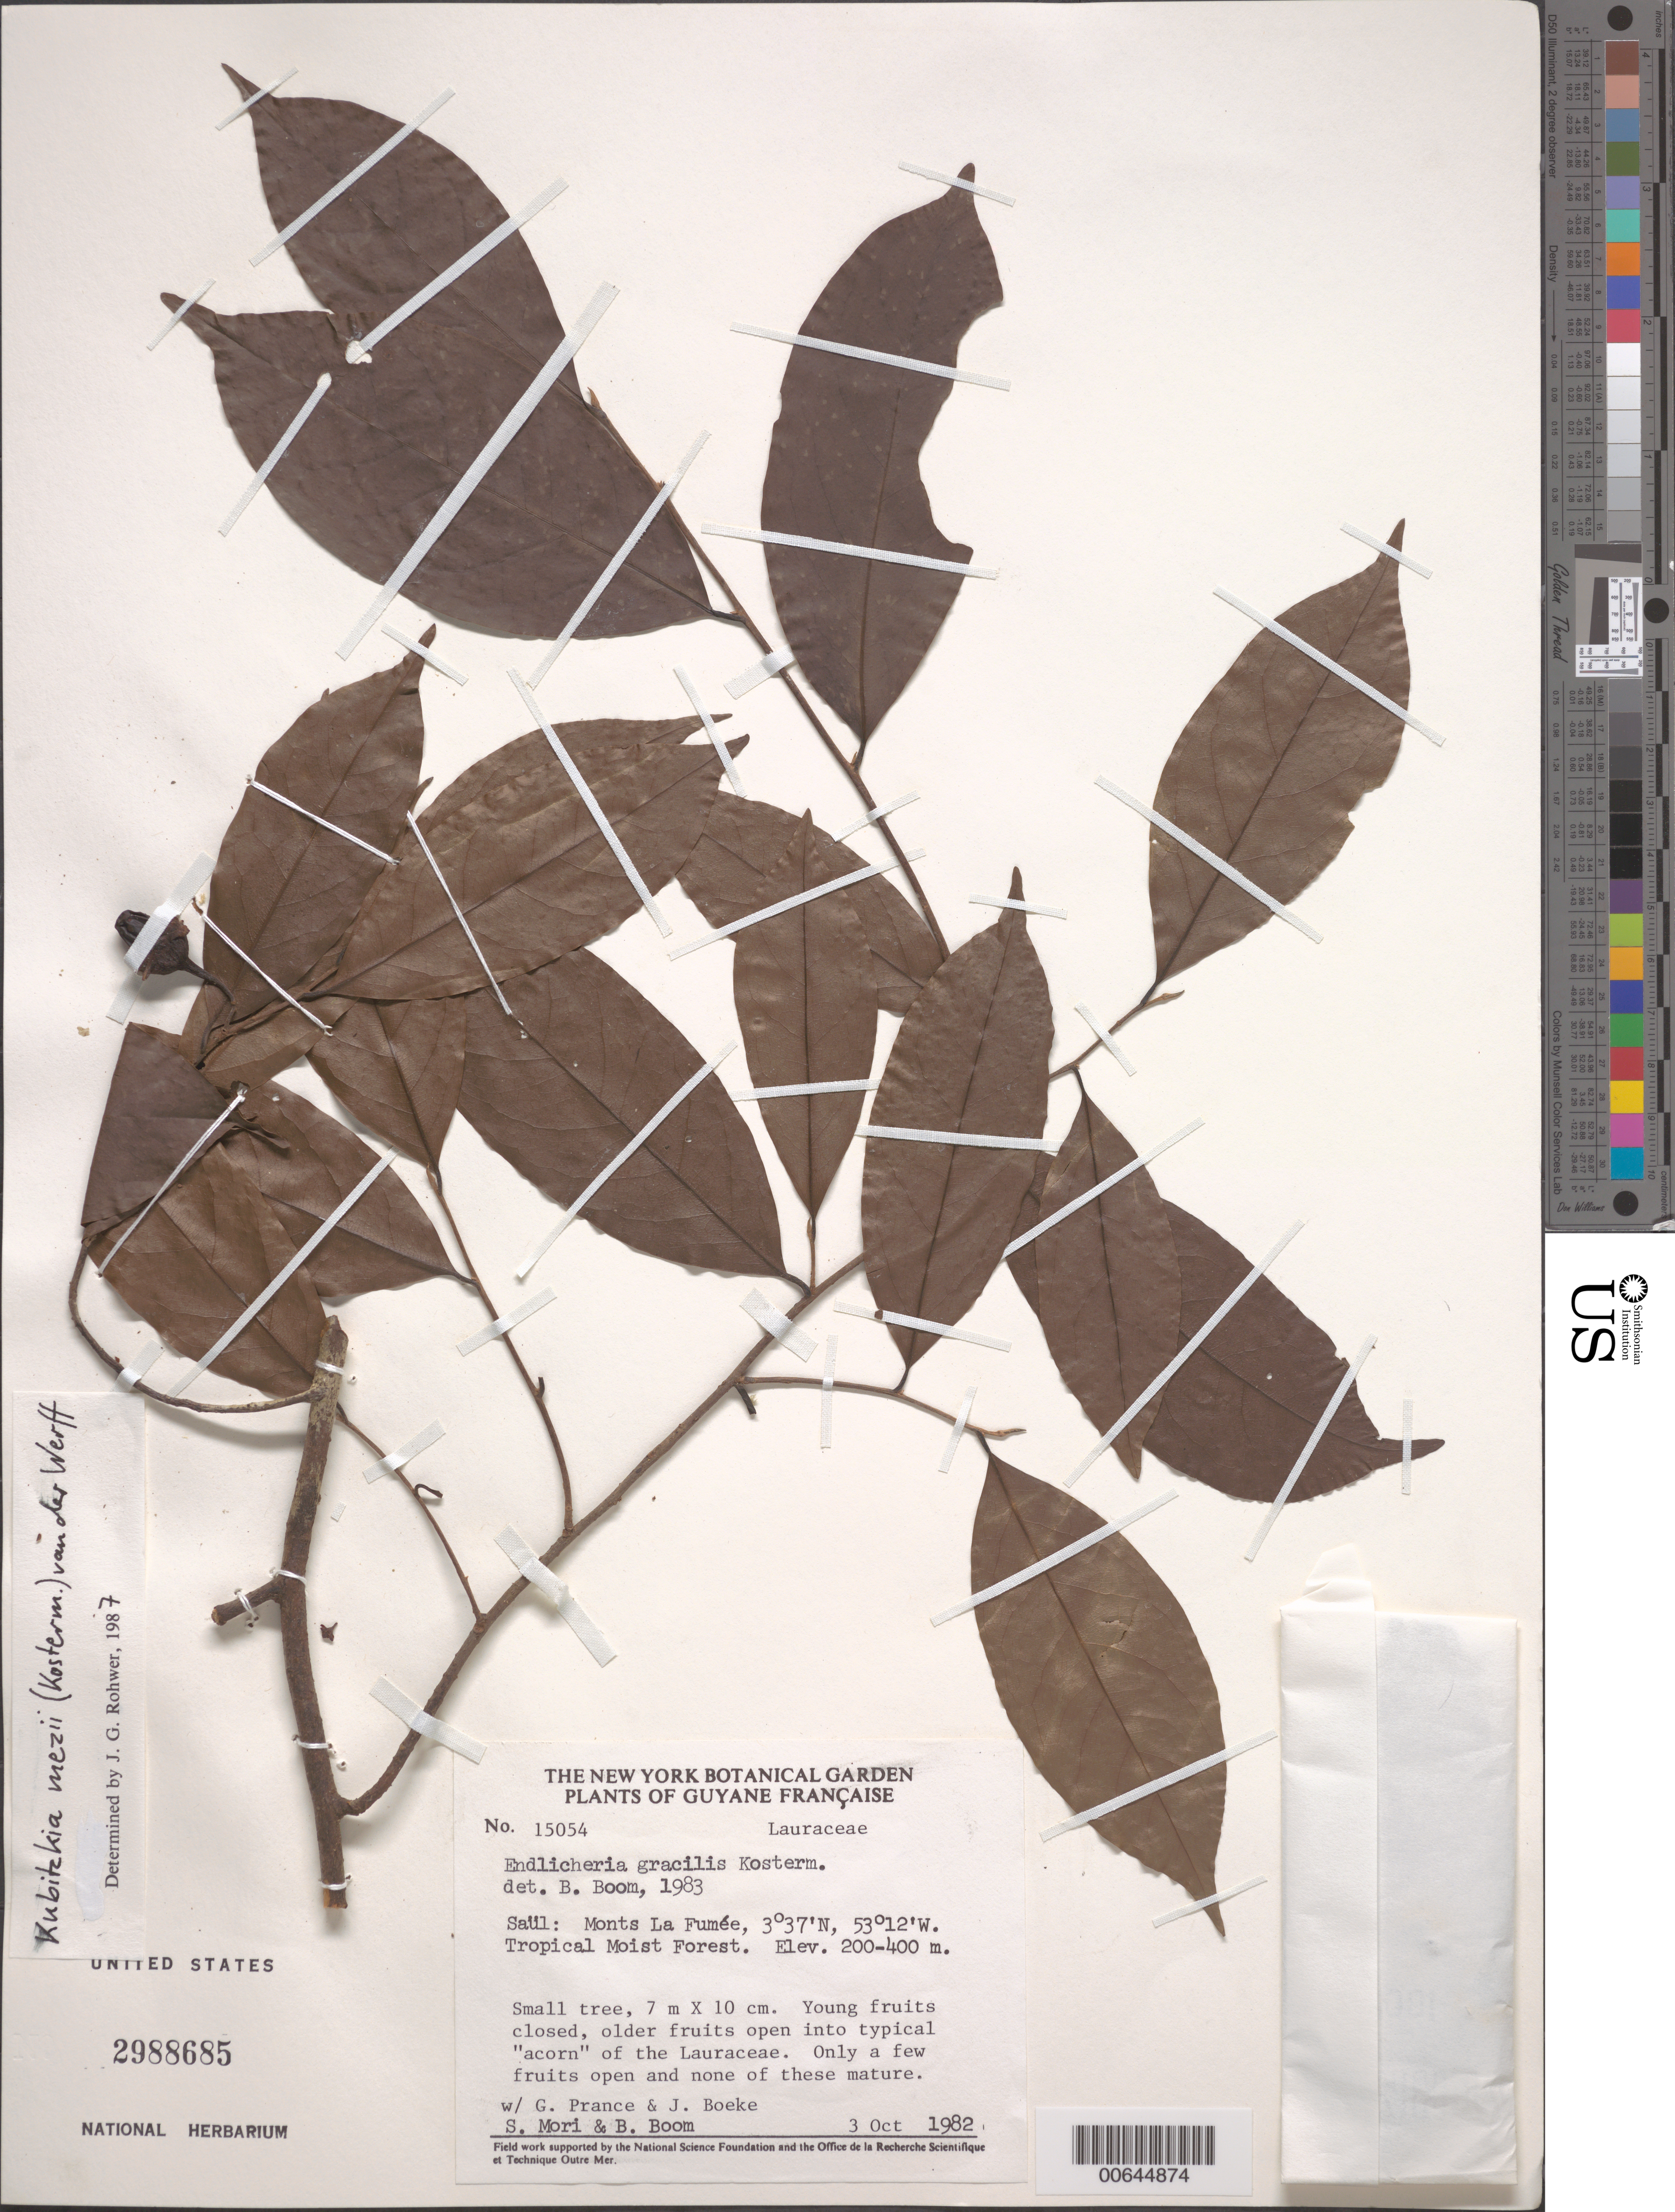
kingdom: Plantae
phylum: Tracheophyta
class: Magnoliopsida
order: Laurales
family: Lauraceae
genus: Kubitzkia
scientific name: Kubitzkia macrantha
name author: (Kosterm.) van der Werff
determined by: Boom, B. M.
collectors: S. Mori, B. M. Boom, G. T. Prance & J. D. Boeke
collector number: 15054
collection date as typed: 3-Oct-82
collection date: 1982-10-03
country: French Guiana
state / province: Saint-Laurent-du-Maroni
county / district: Saül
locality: Saül, Monts La Fumée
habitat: Tropical moist forest.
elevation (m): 200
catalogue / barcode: US 2988685